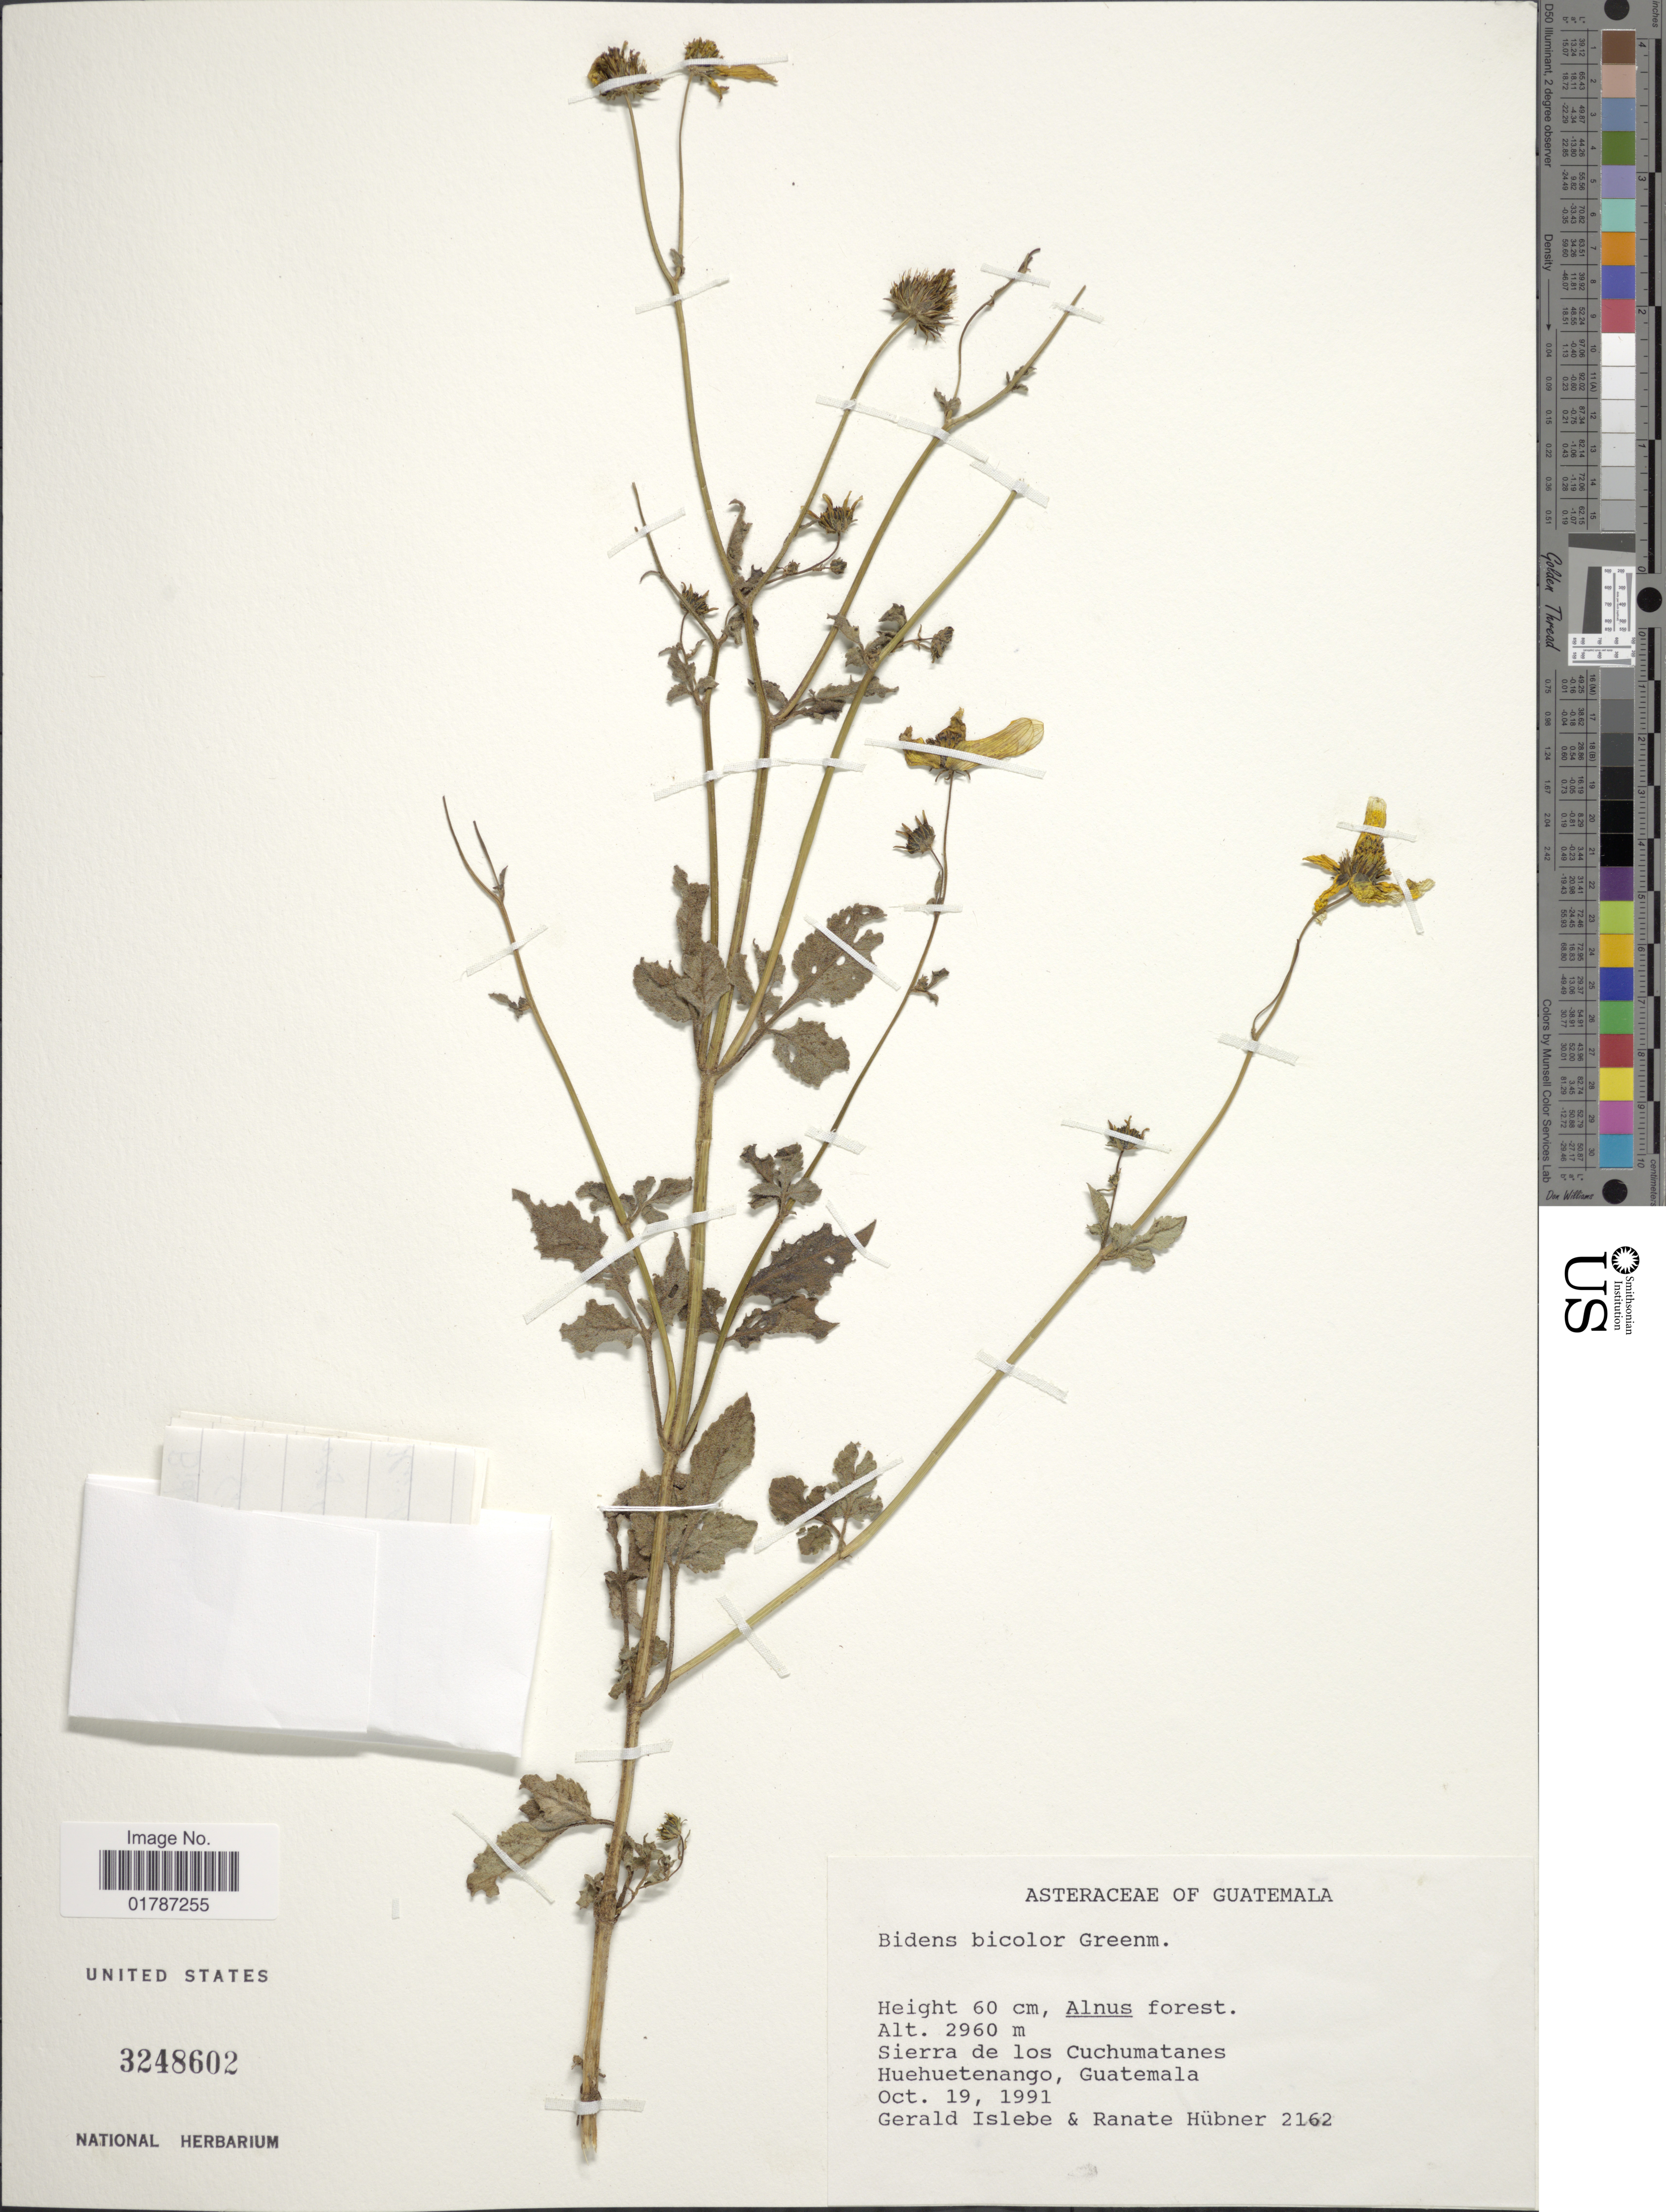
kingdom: Plantae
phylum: Tracheophyta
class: Magnoliopsida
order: Asterales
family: Asteraceae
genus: Bidens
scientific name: Bidens bicolor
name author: Greenm.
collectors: G. Islebe & R. Hubner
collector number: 2162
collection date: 1991-10-19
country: Guatemala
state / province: Huehuetenango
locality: Sierra de los Cuchumatanes, Huehuetenango, Guatemala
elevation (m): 2960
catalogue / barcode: US 3248602